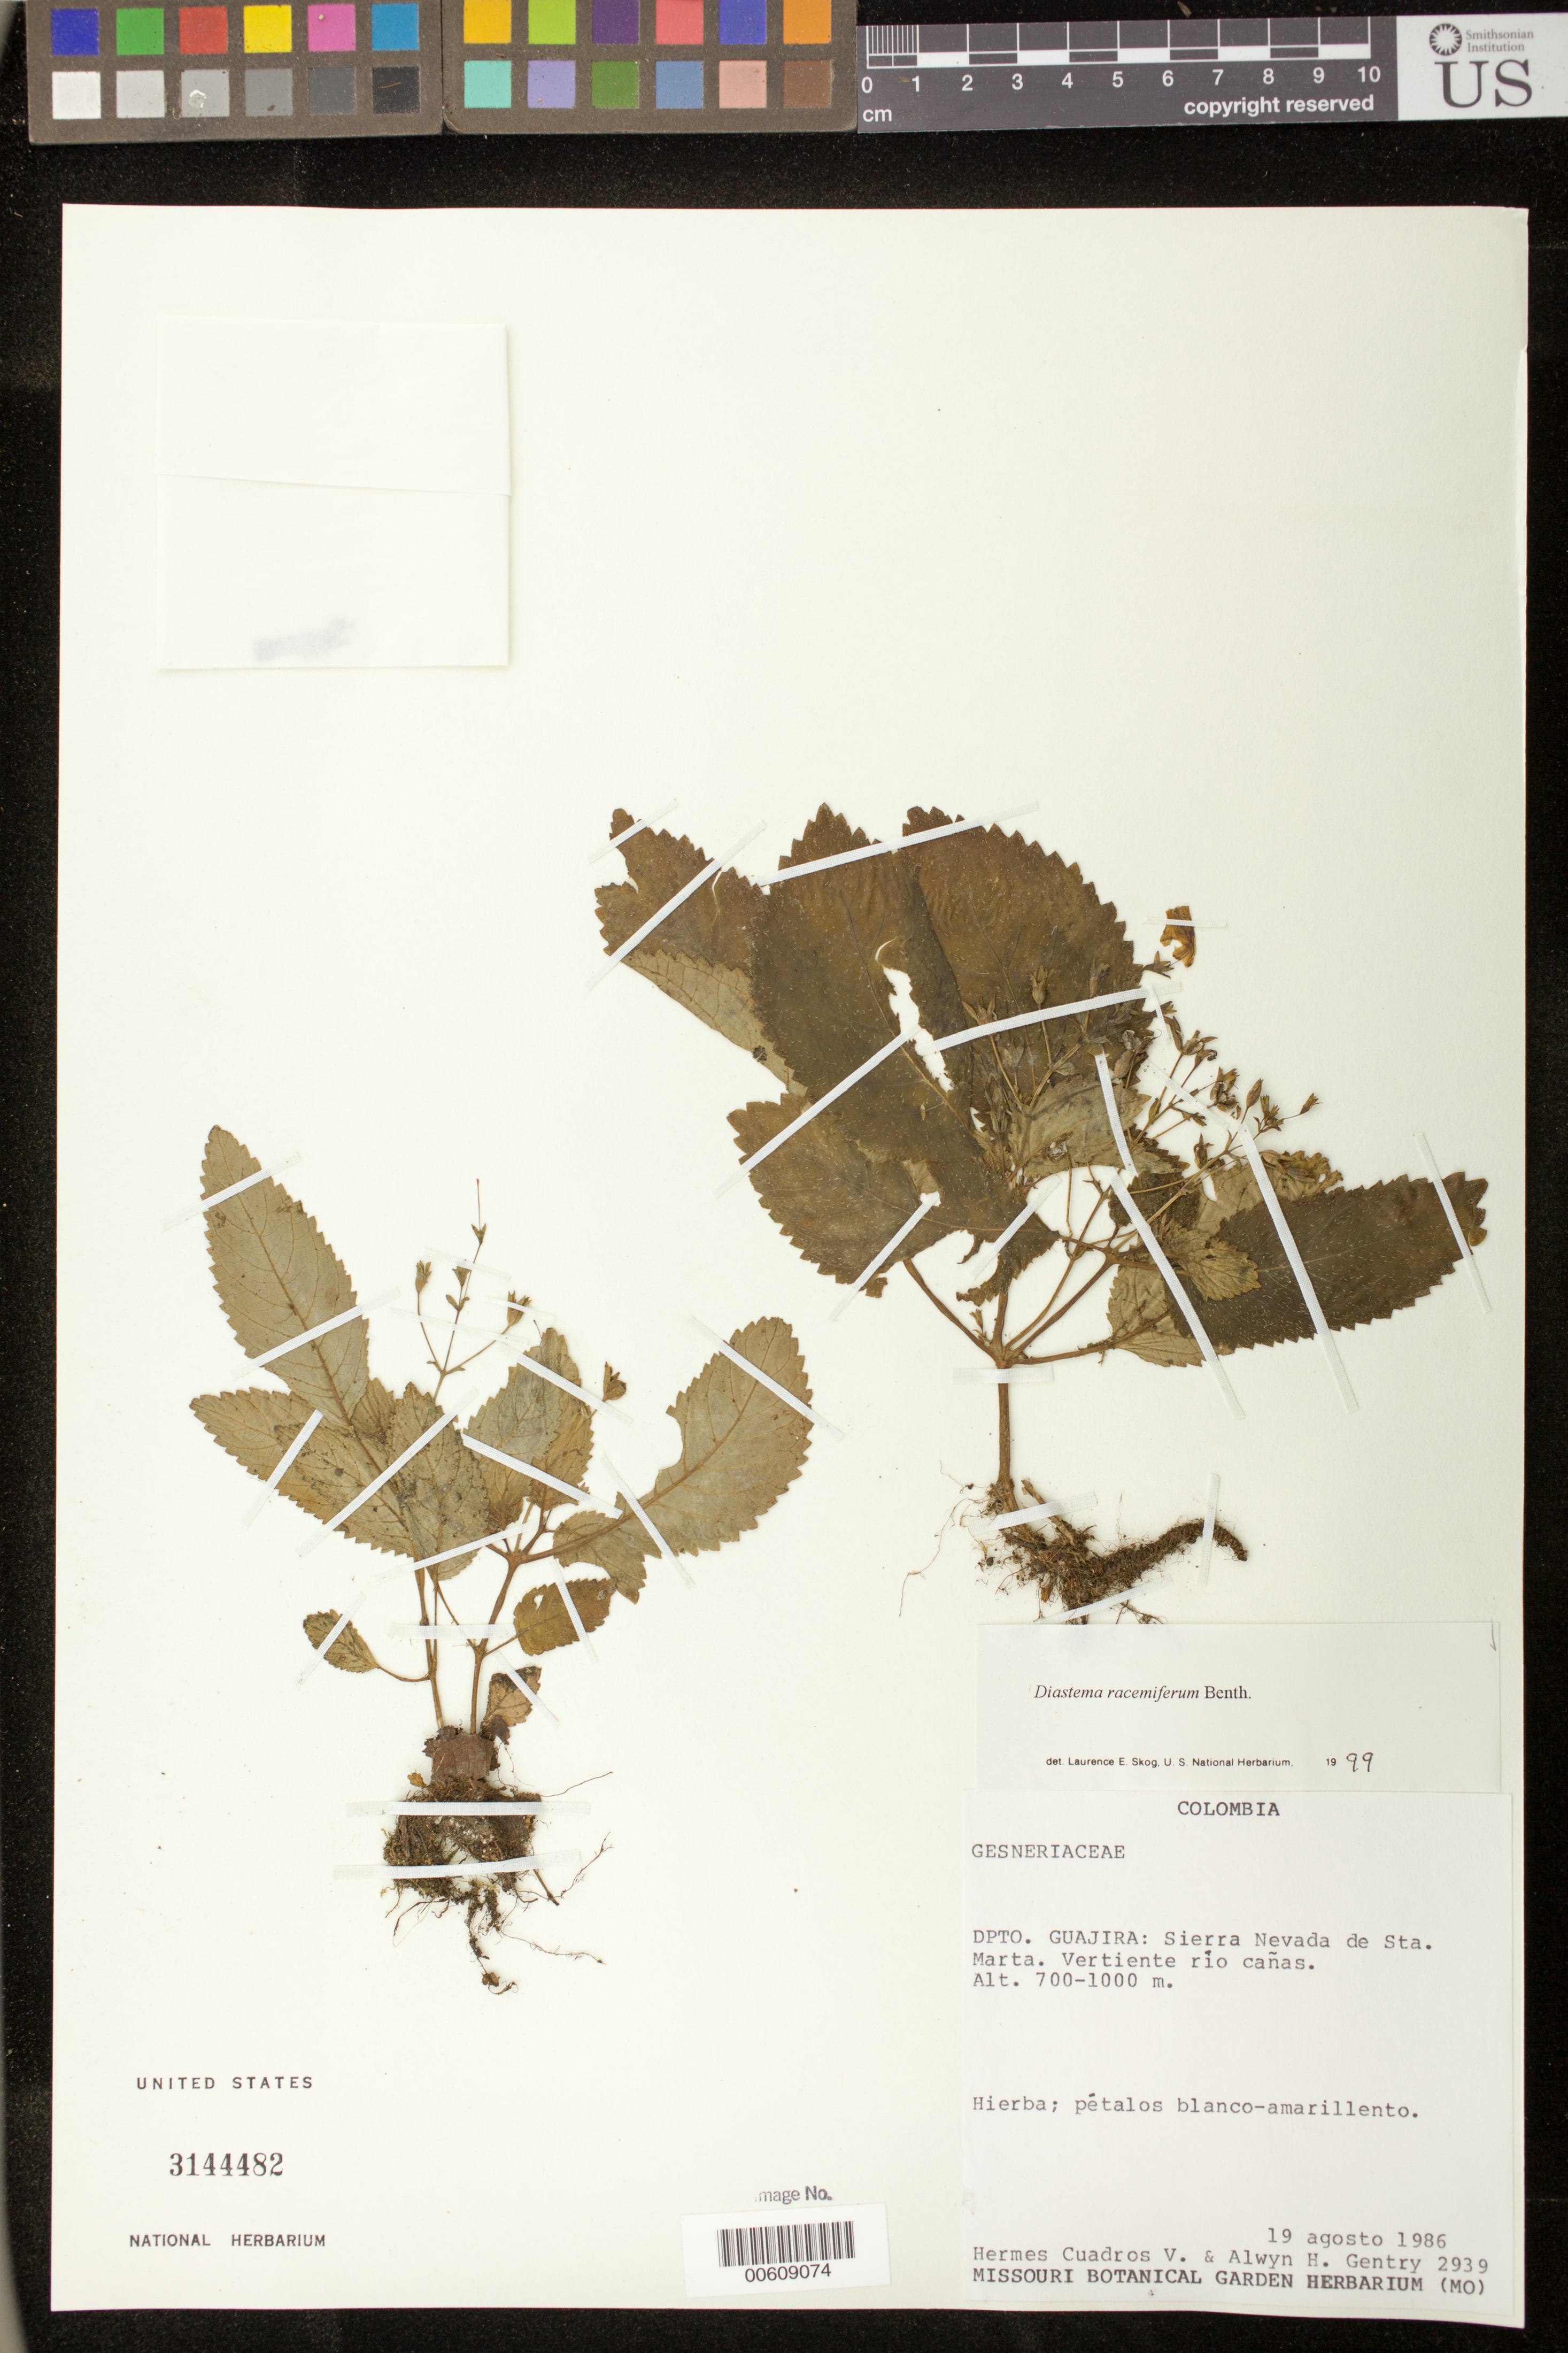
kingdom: Plantae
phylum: Tracheophyta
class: Magnoliopsida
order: Lamiales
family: Gesneriaceae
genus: Diastema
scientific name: Diastema racemiferum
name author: Benth.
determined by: Skog, Laurence E.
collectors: H. Cuadros V. & A. H. Gentry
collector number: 2939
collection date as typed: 19 Aug 1986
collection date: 1986-08-19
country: Colombia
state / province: La Guajira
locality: Sierra Nevada de Sta. Marta, vertiente río cañas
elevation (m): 700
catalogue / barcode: US 3144482